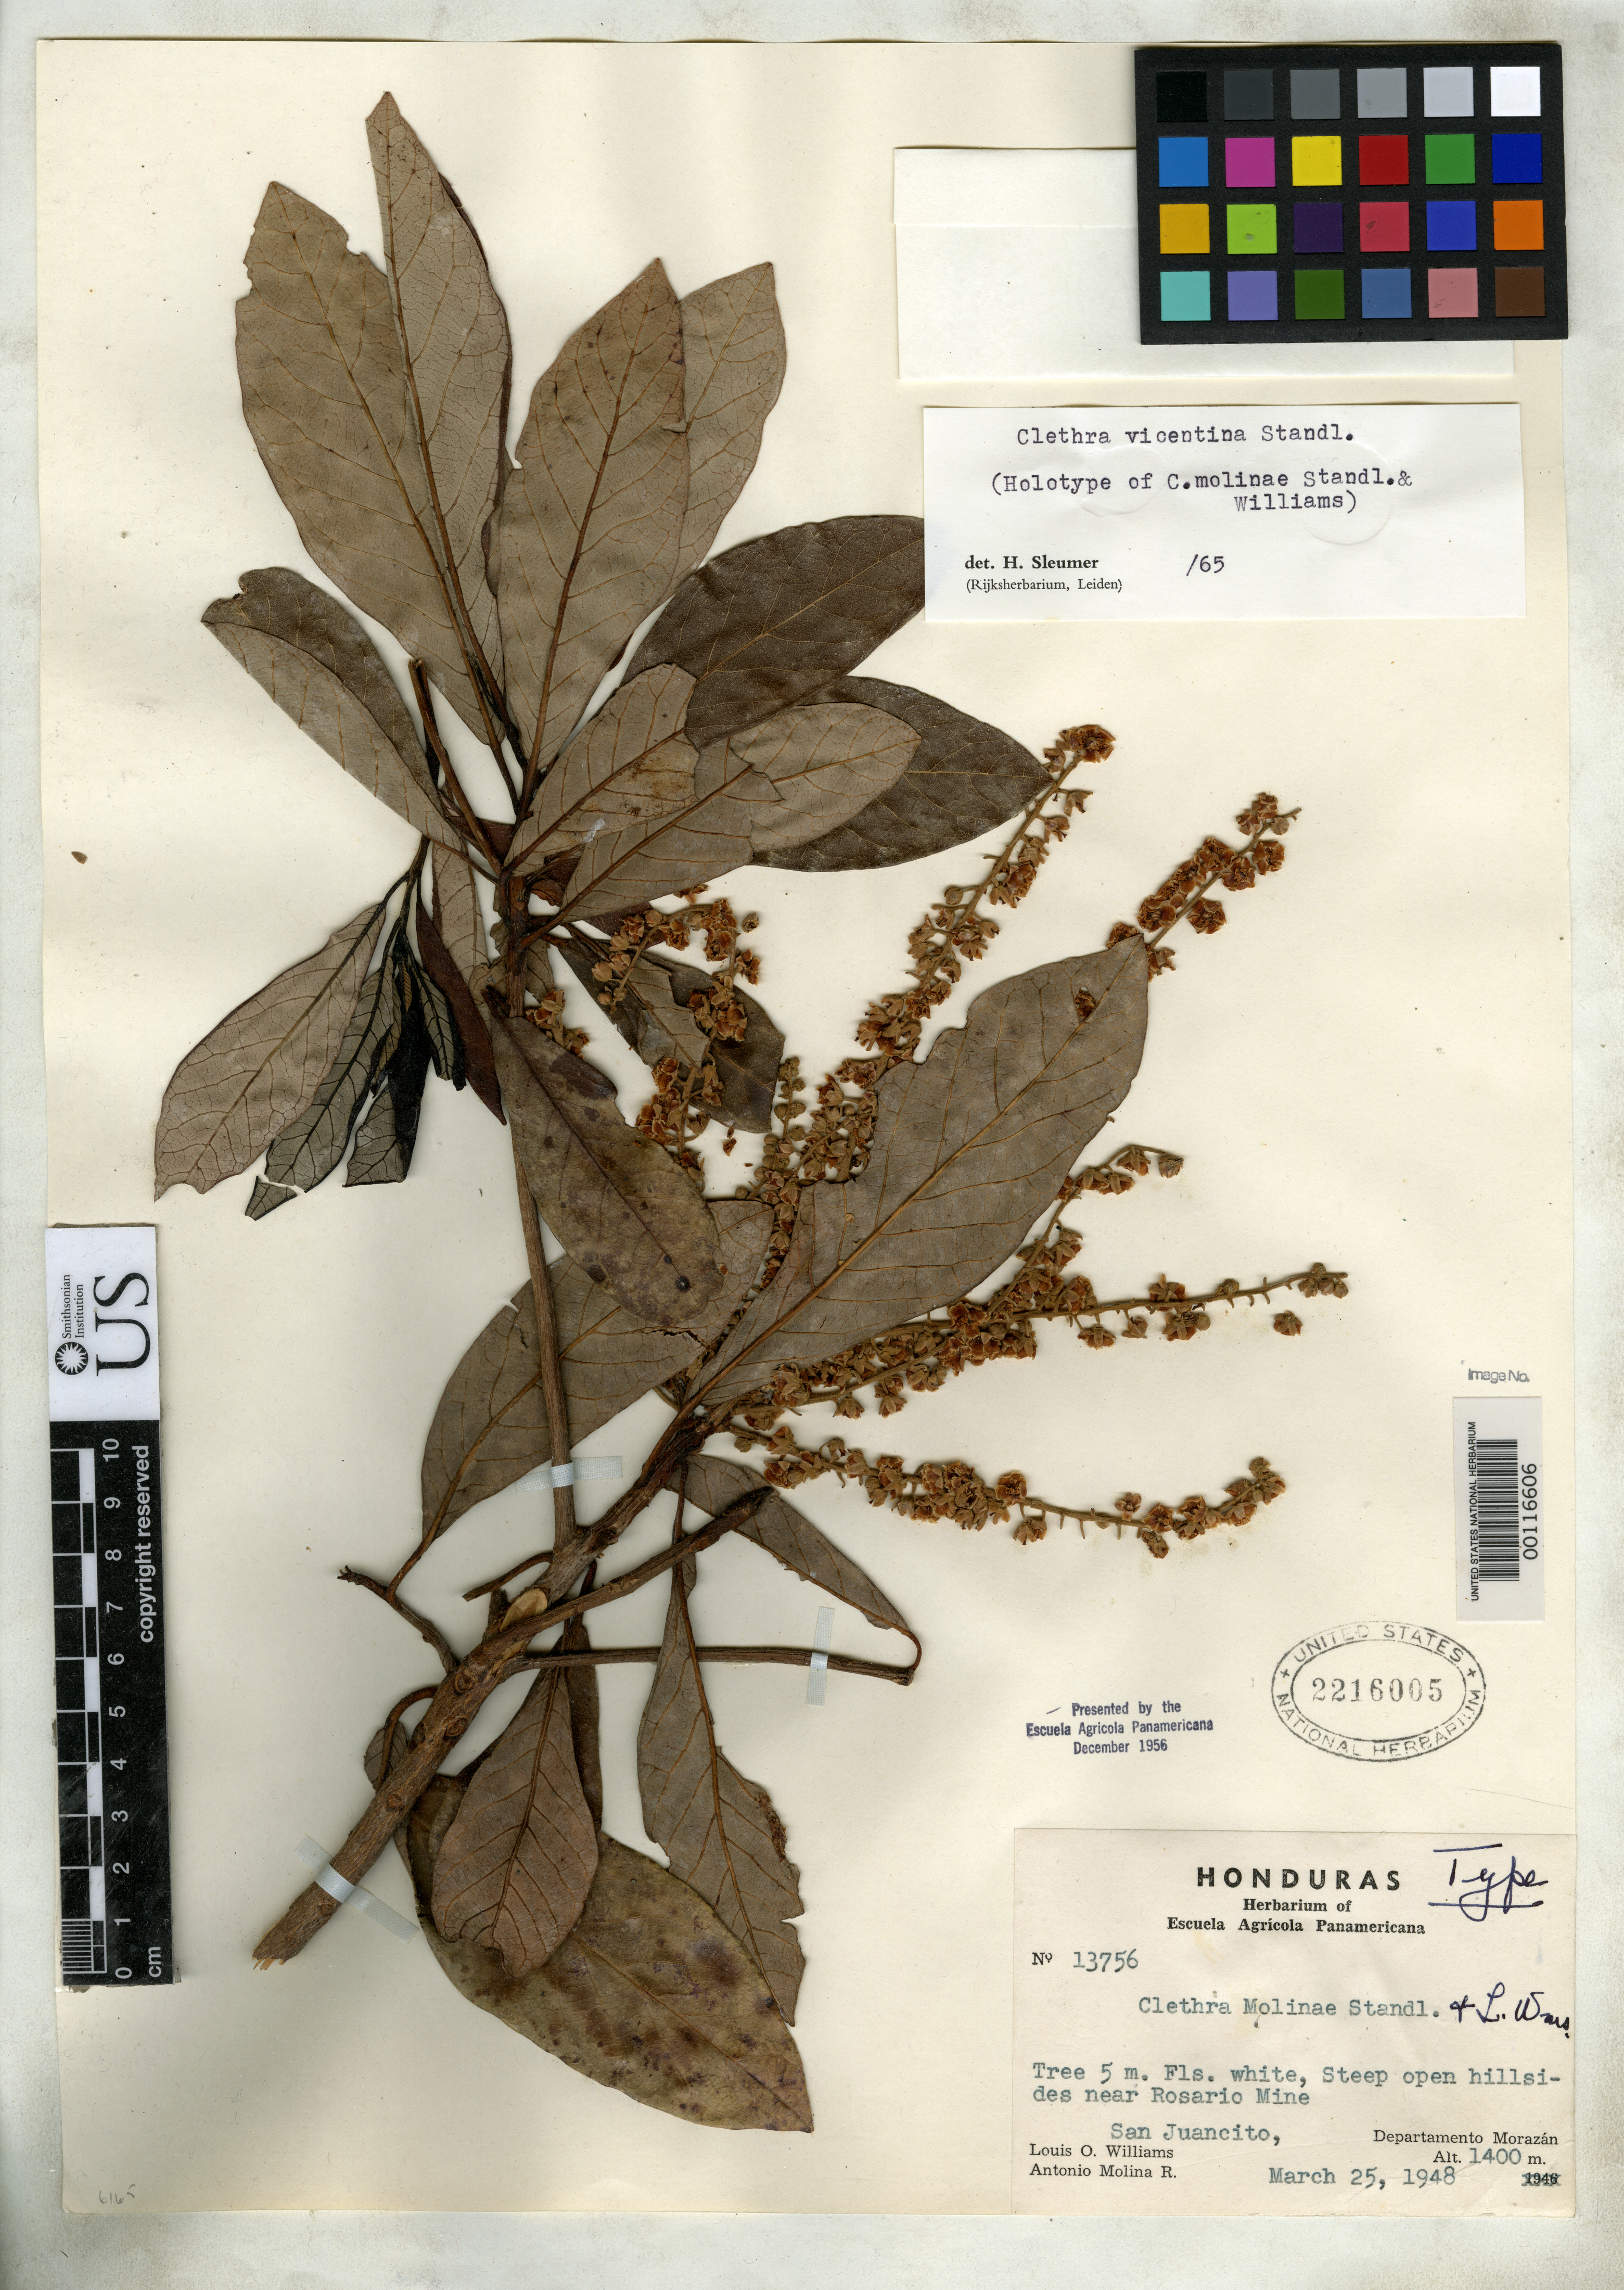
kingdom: Plantae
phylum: Tracheophyta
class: Magnoliopsida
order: Ericales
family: Clethraceae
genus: Clethra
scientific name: Clethra molinae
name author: Standl. & L.O. Williams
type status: Holotype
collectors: L. O. Williams & A. Molina R.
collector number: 13756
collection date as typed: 25 Mar 1948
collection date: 1948-03-25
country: Honduras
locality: San Juancito.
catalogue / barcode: US 2216005